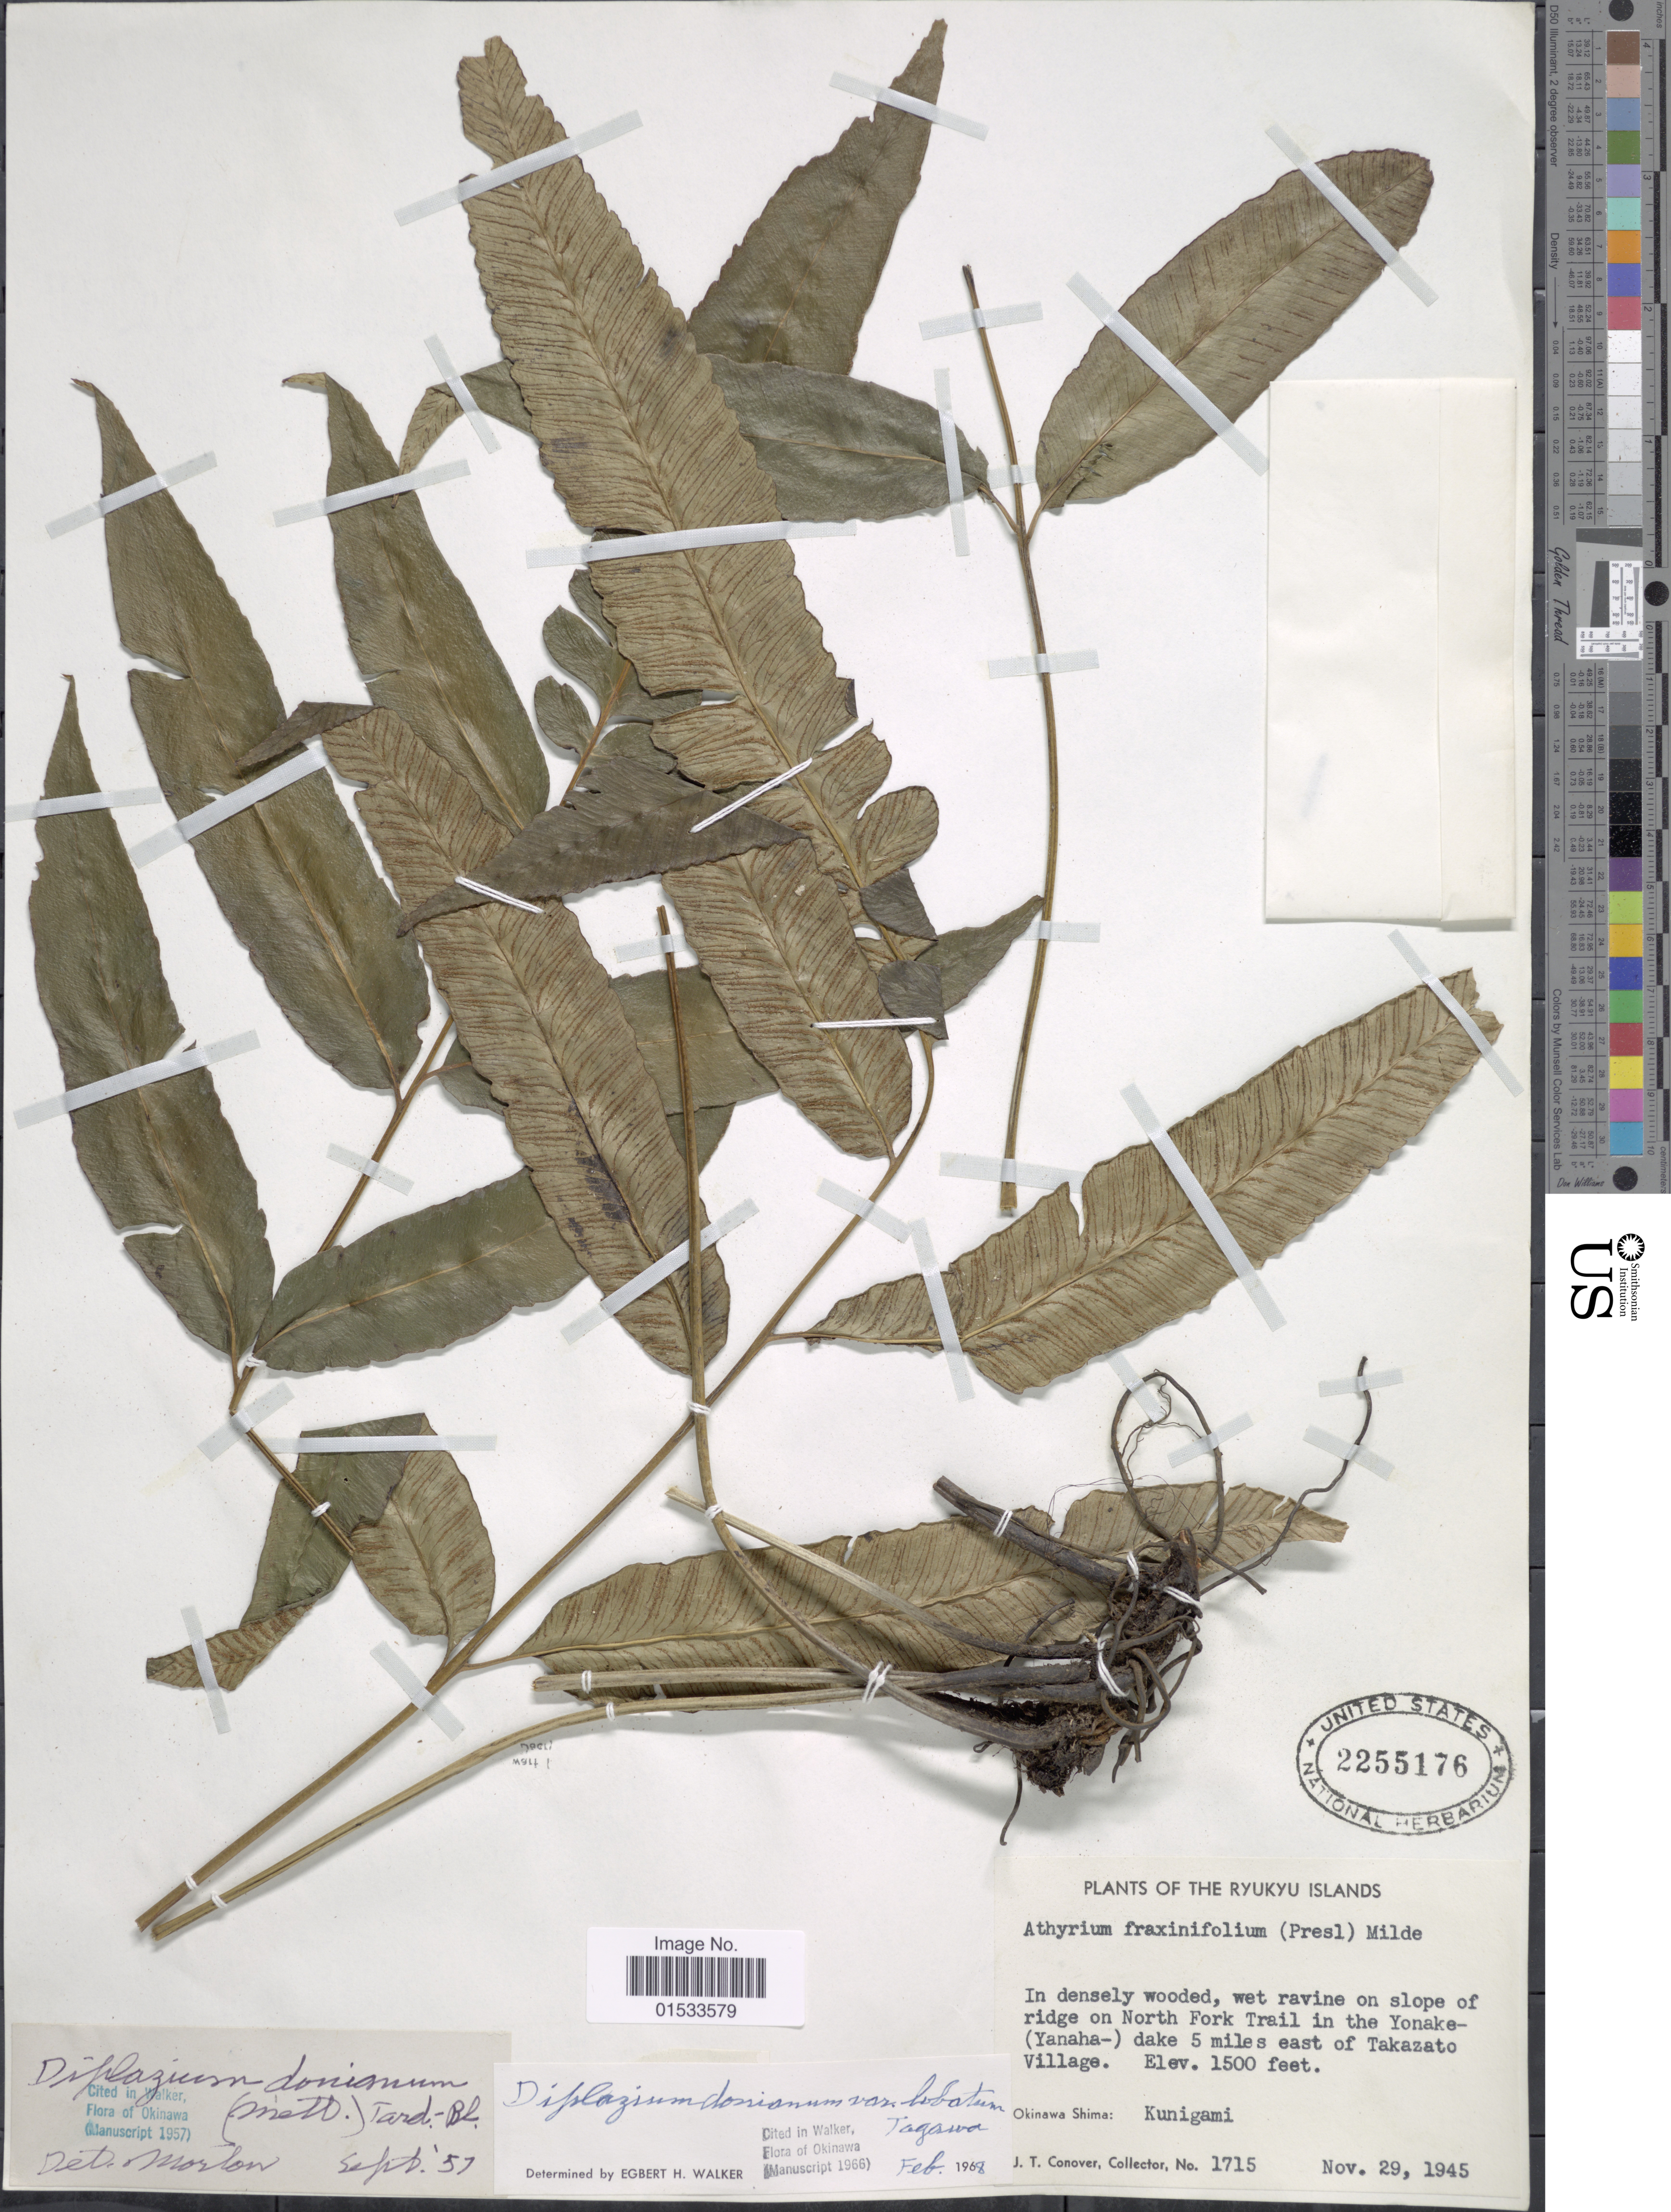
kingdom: Plantae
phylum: Tracheophyta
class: Polypodiopsida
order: Polypodiales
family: Athyriaceae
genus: Diplazium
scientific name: Diplazium donianum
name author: (Mett.) Tardieu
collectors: J. T. Conover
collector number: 1715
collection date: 1945-11-29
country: Japan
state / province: Okinawa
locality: Ryukyu Islands, wet ravine on slope of ridge on North Fork Trail in the Yonake- (Yanaha-) dake 5 miles of Takazato Village, OKinawa Shima: Kunigami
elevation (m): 457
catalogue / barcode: US 2255176